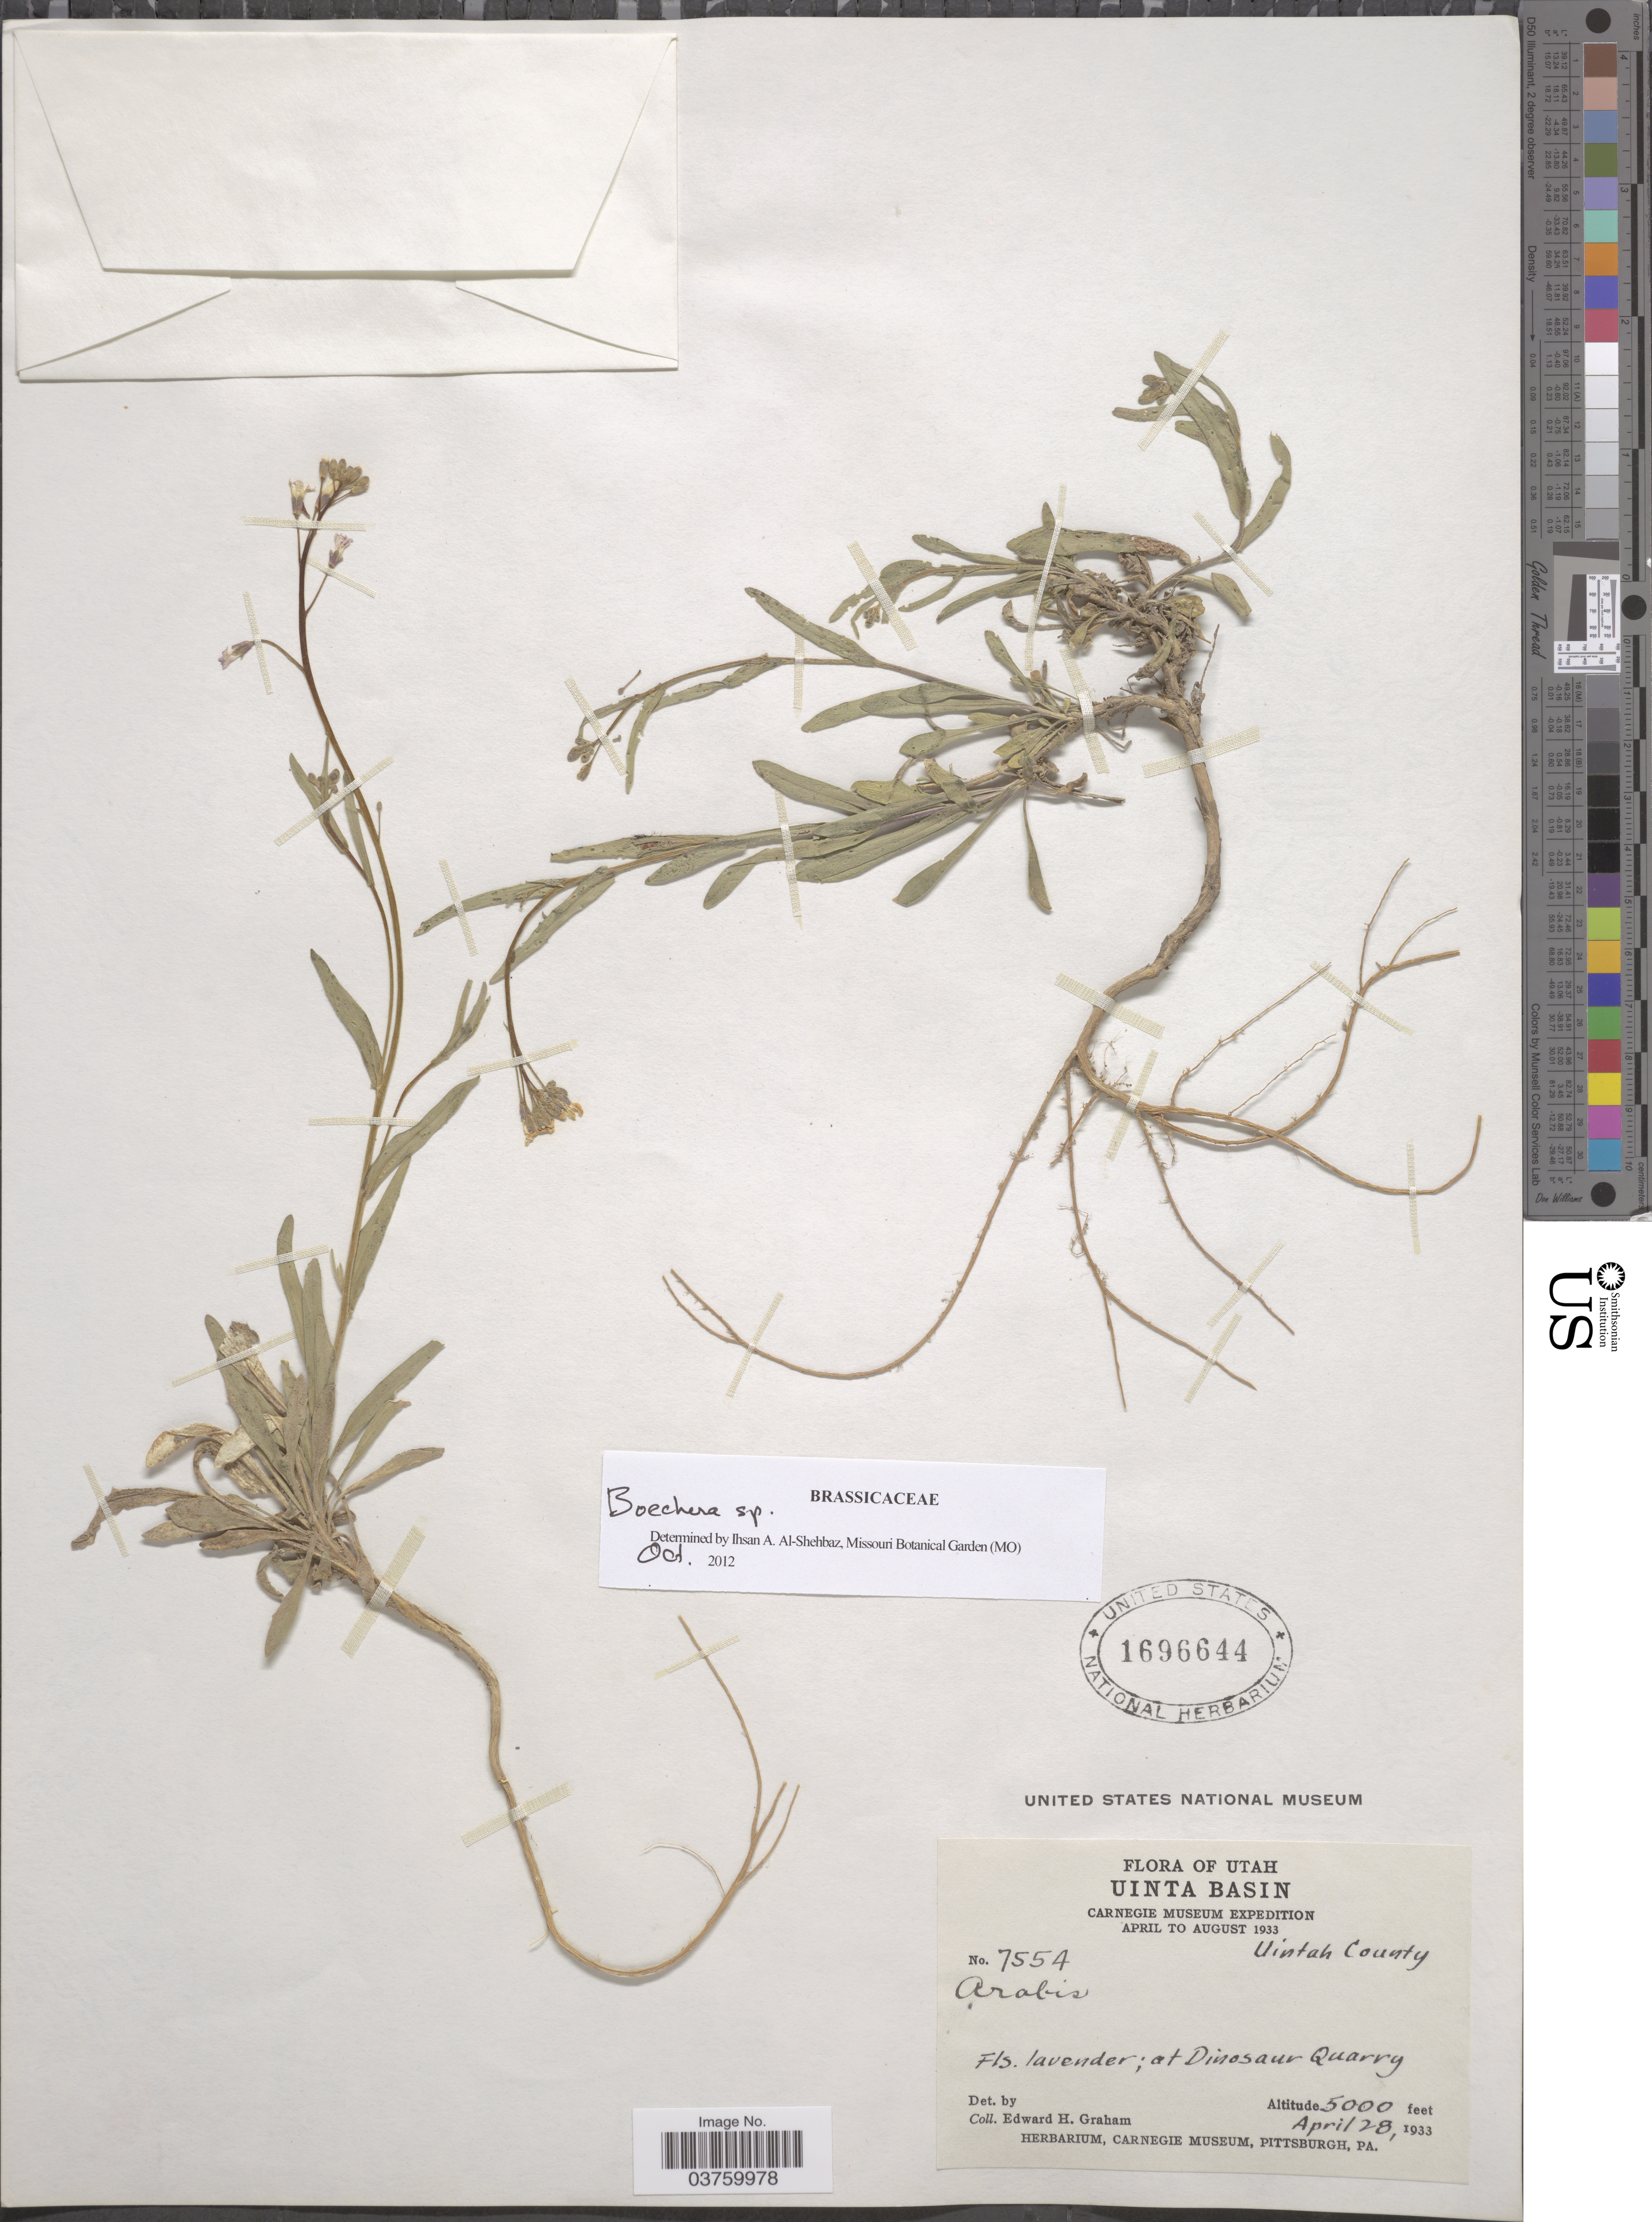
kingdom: Plantae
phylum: Tracheophyta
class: Magnoliopsida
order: Brassicales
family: Brassicaceae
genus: Boechera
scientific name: Boechera sp.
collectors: E. H. Graham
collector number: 7554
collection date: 1933-04-28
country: United States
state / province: Utah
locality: Uinta Basin. Uintah County. At Dinosaur Quarry.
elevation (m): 1524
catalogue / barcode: US 1696644